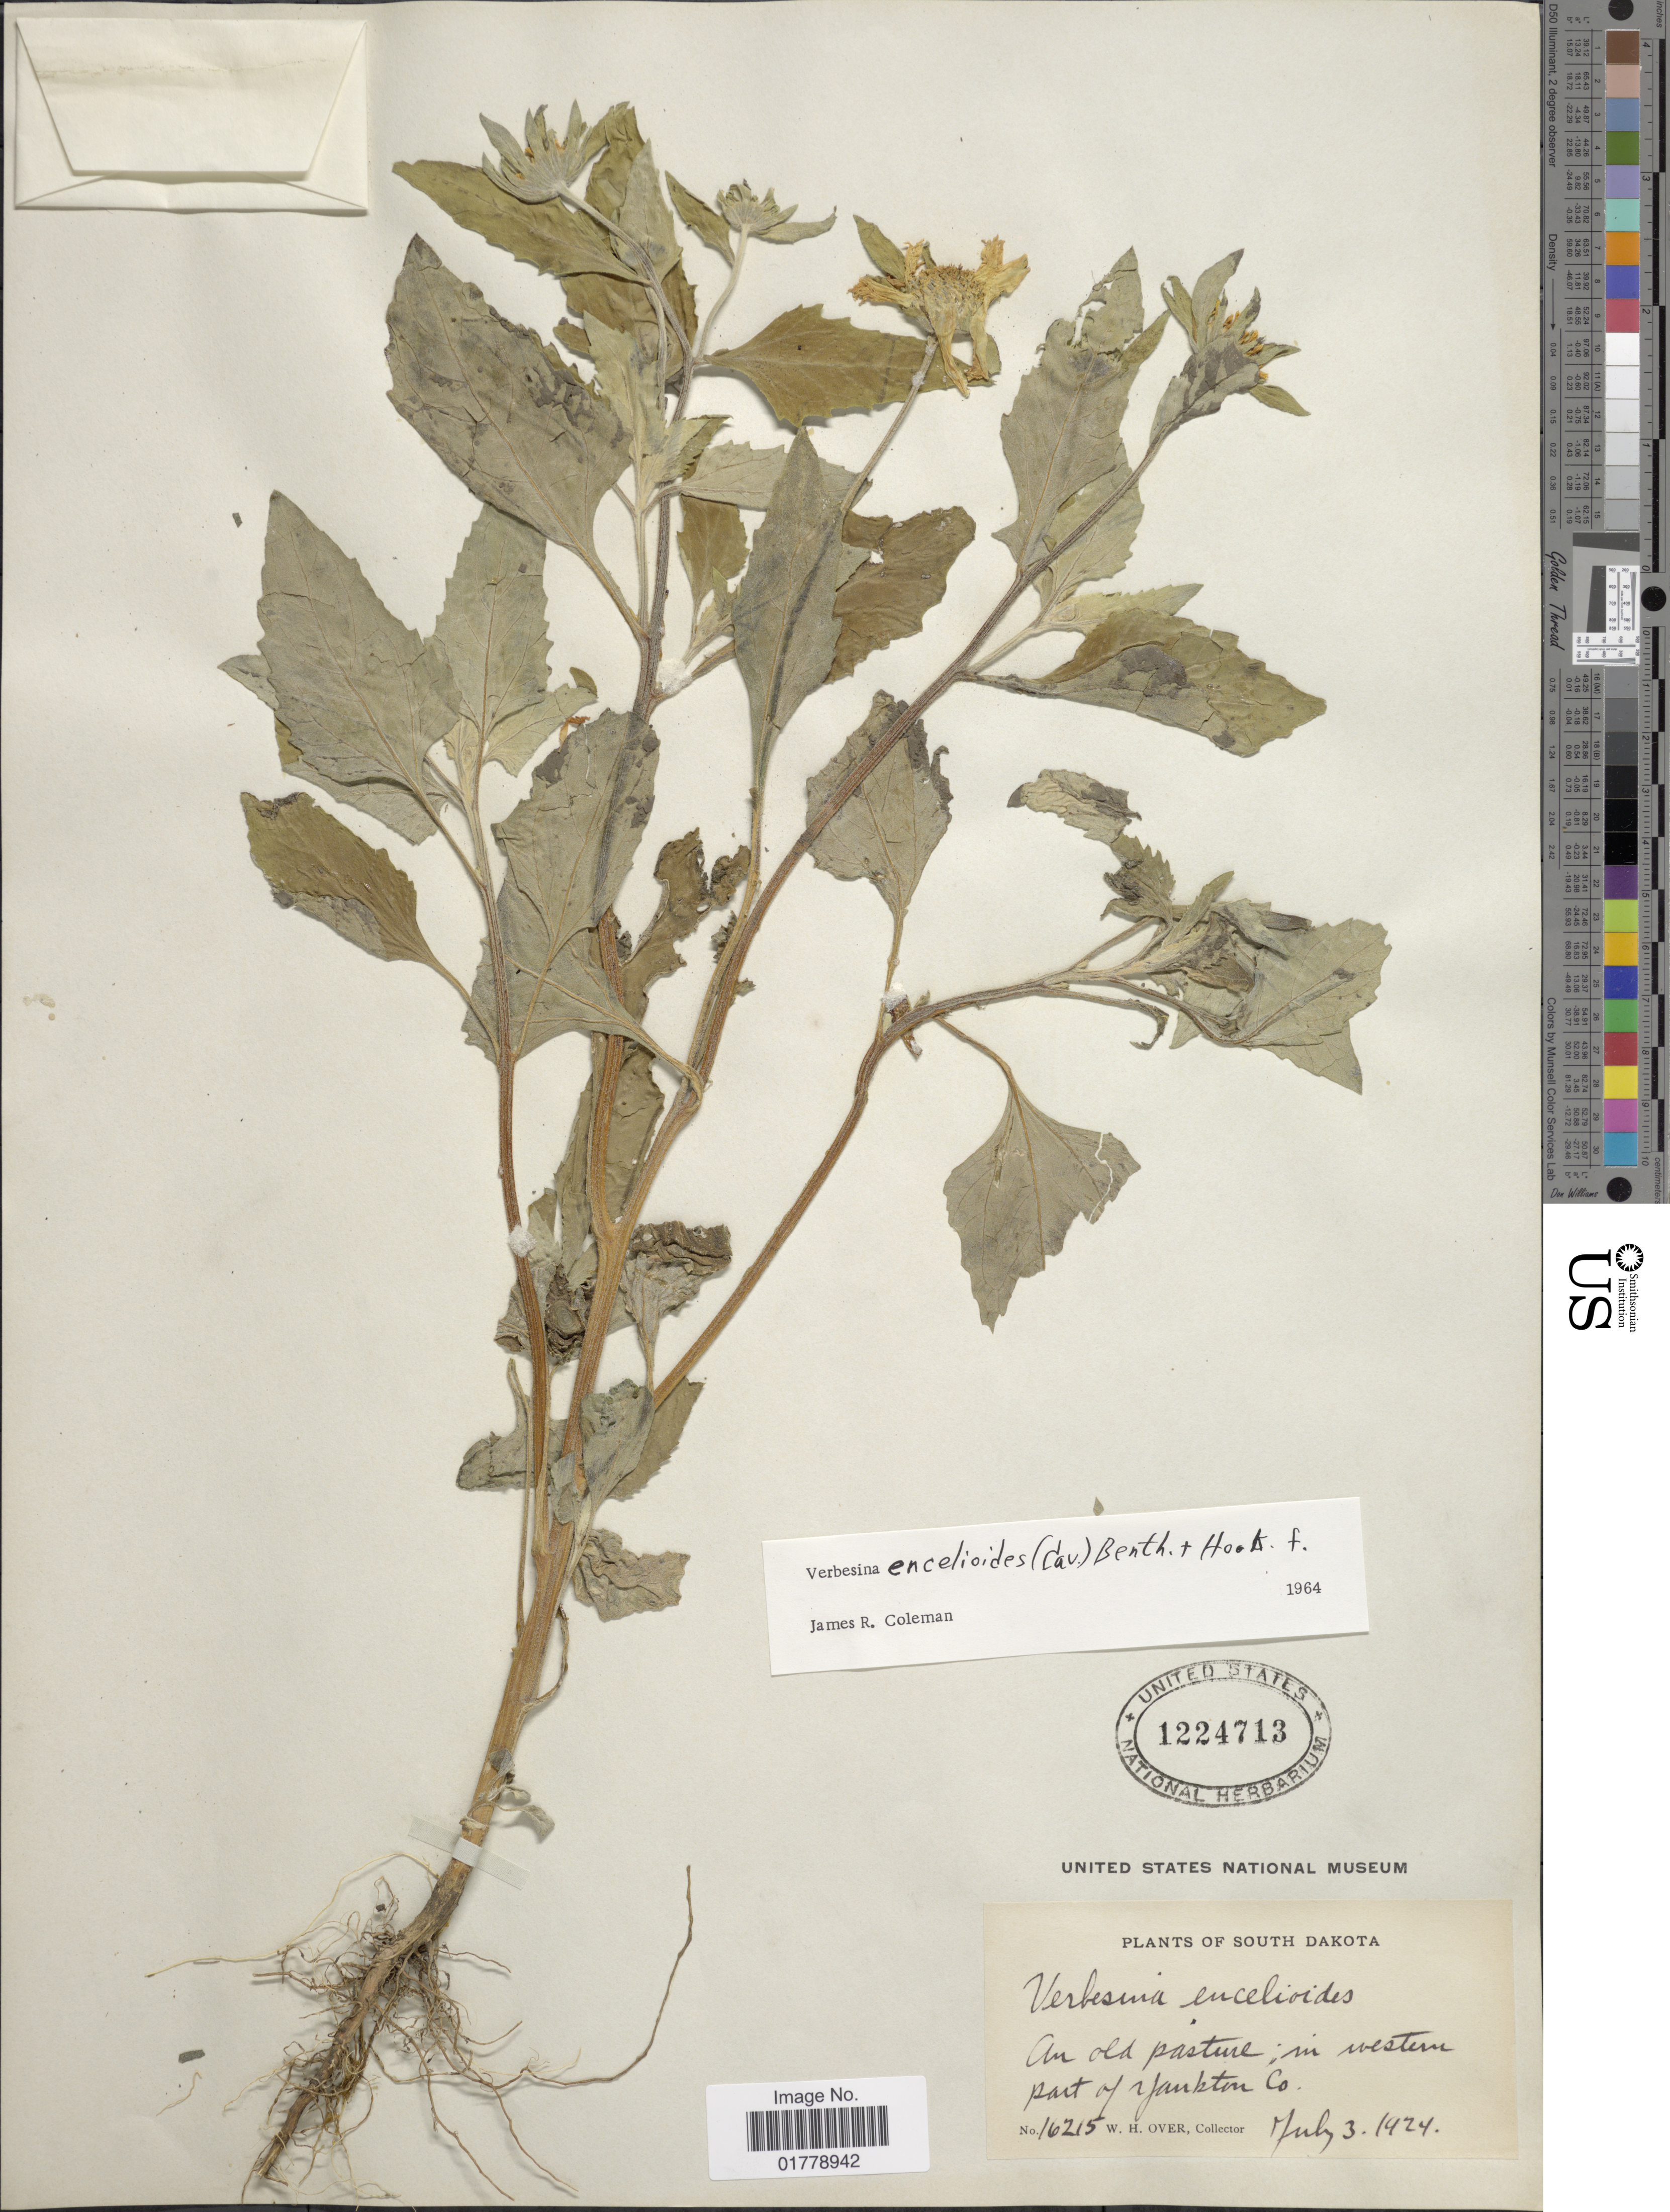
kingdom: Plantae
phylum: Tracheophyta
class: Magnoliopsida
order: Asterales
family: Asteraceae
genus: Verbesina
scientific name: Verbesina encelioides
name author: (Cav.) Benth. & Hook. ex A. Gray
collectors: W. Over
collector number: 16215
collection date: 1924-07-03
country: United States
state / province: South Dakota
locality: An old pasture; in western part of Yankton Co.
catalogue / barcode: US 1224713